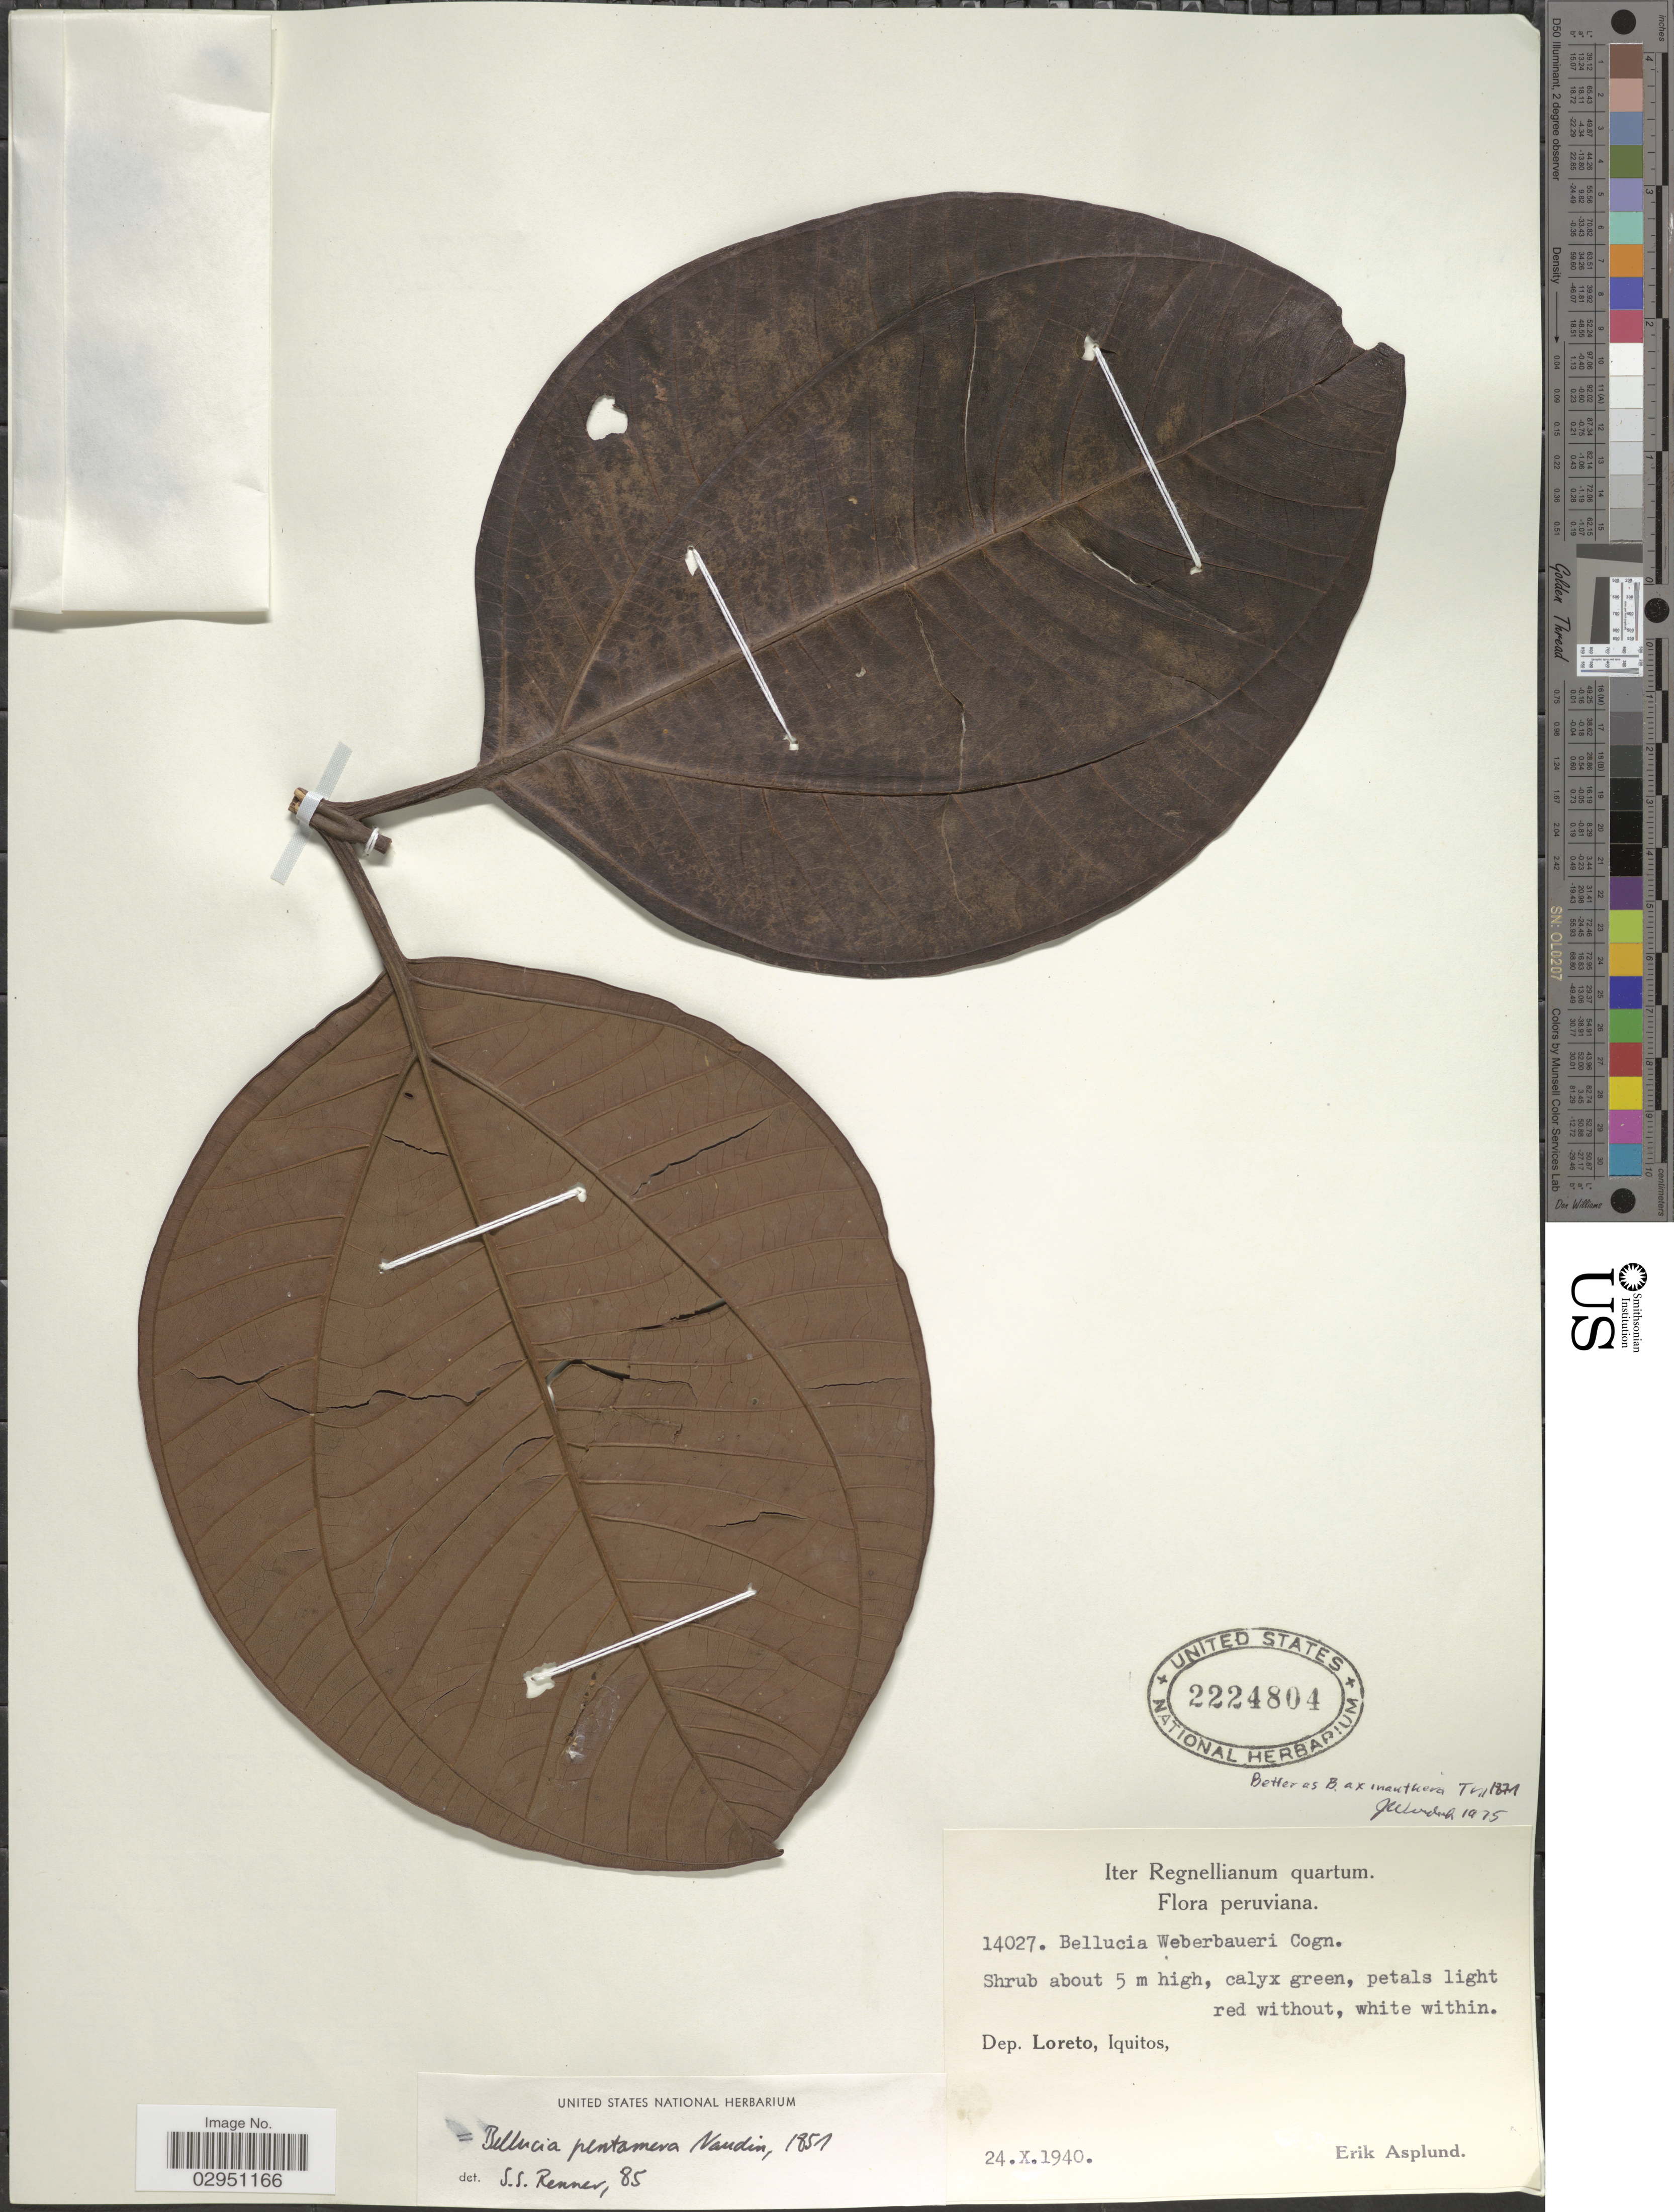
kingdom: Plantae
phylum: Tracheophyta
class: Magnoliopsida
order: Myrtales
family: Melastomataceae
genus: Bellucia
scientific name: Bellucia pentamera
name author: Naudin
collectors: E. Asplund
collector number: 14027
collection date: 1940-10-24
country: Peru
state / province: Loreto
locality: Dep. Loreto, Iquitos.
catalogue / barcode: US 2224804